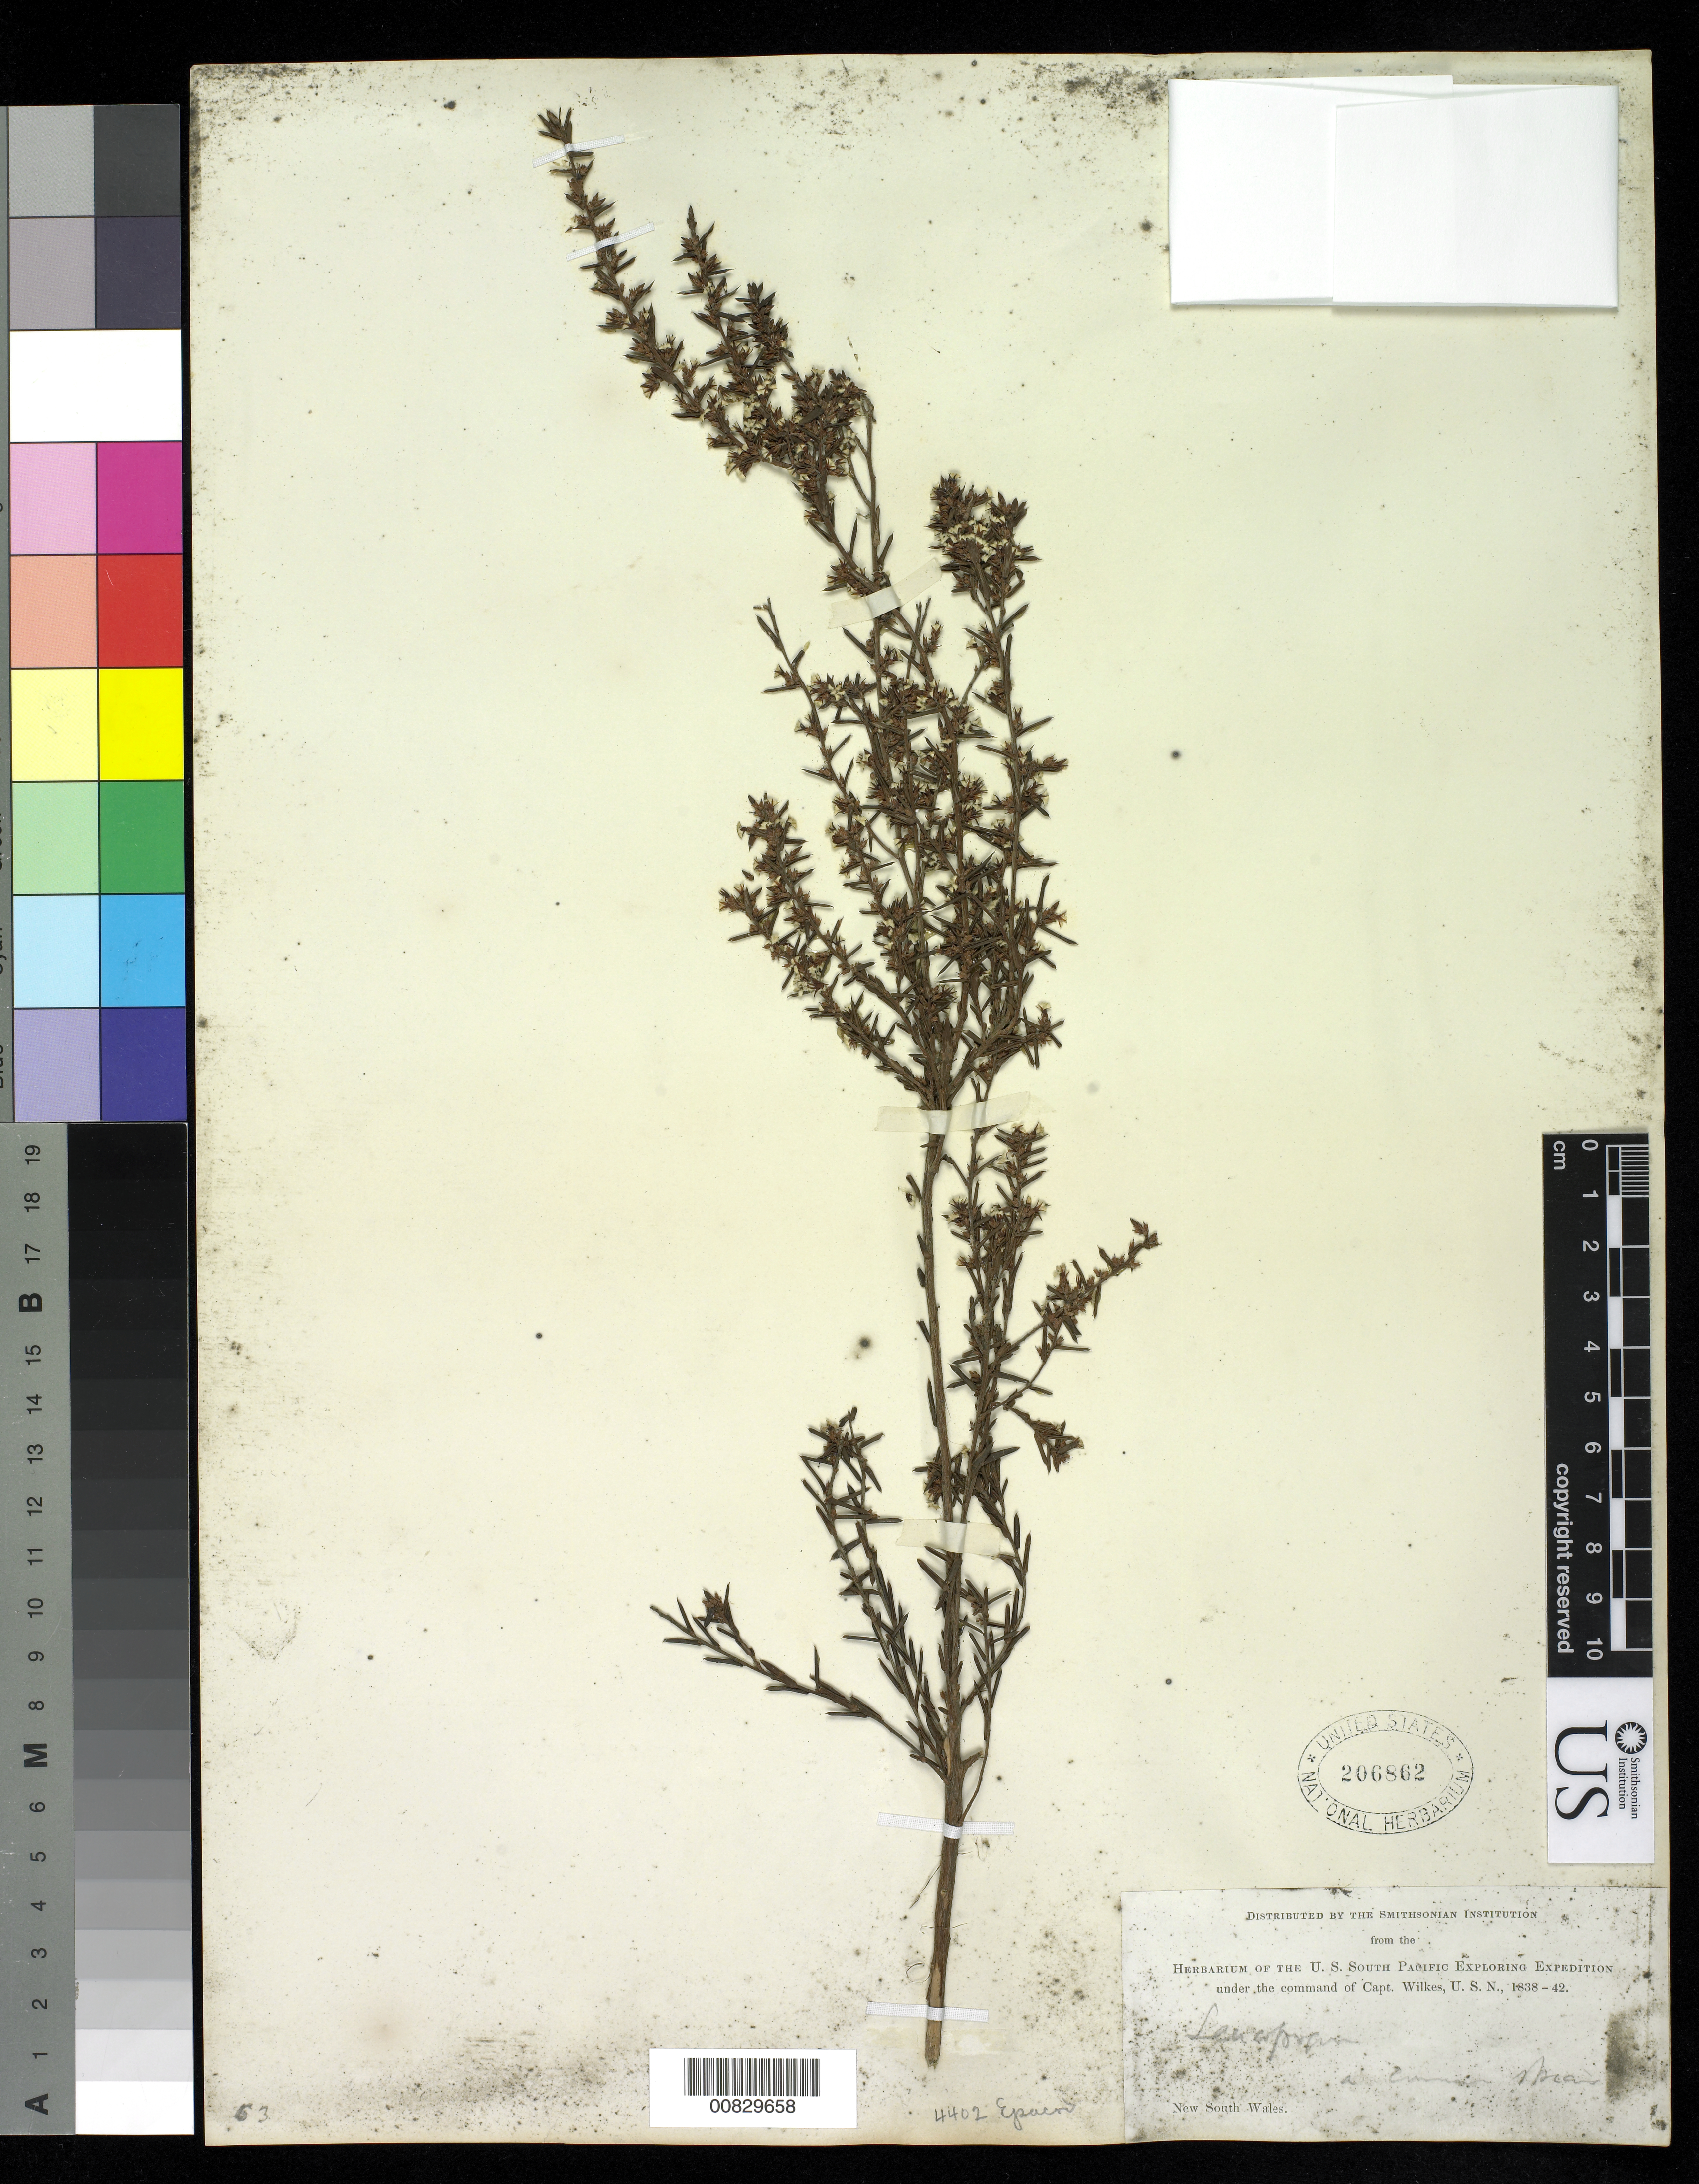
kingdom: Plantae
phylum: Tracheophyta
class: Magnoliopsida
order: Ericales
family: Ericaceae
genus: Leucopogon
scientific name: Leucopogon sp.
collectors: Wilkes Explor. Exped.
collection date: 1838/1842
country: Australia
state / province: New South Wales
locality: New South Wales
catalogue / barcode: US 206862